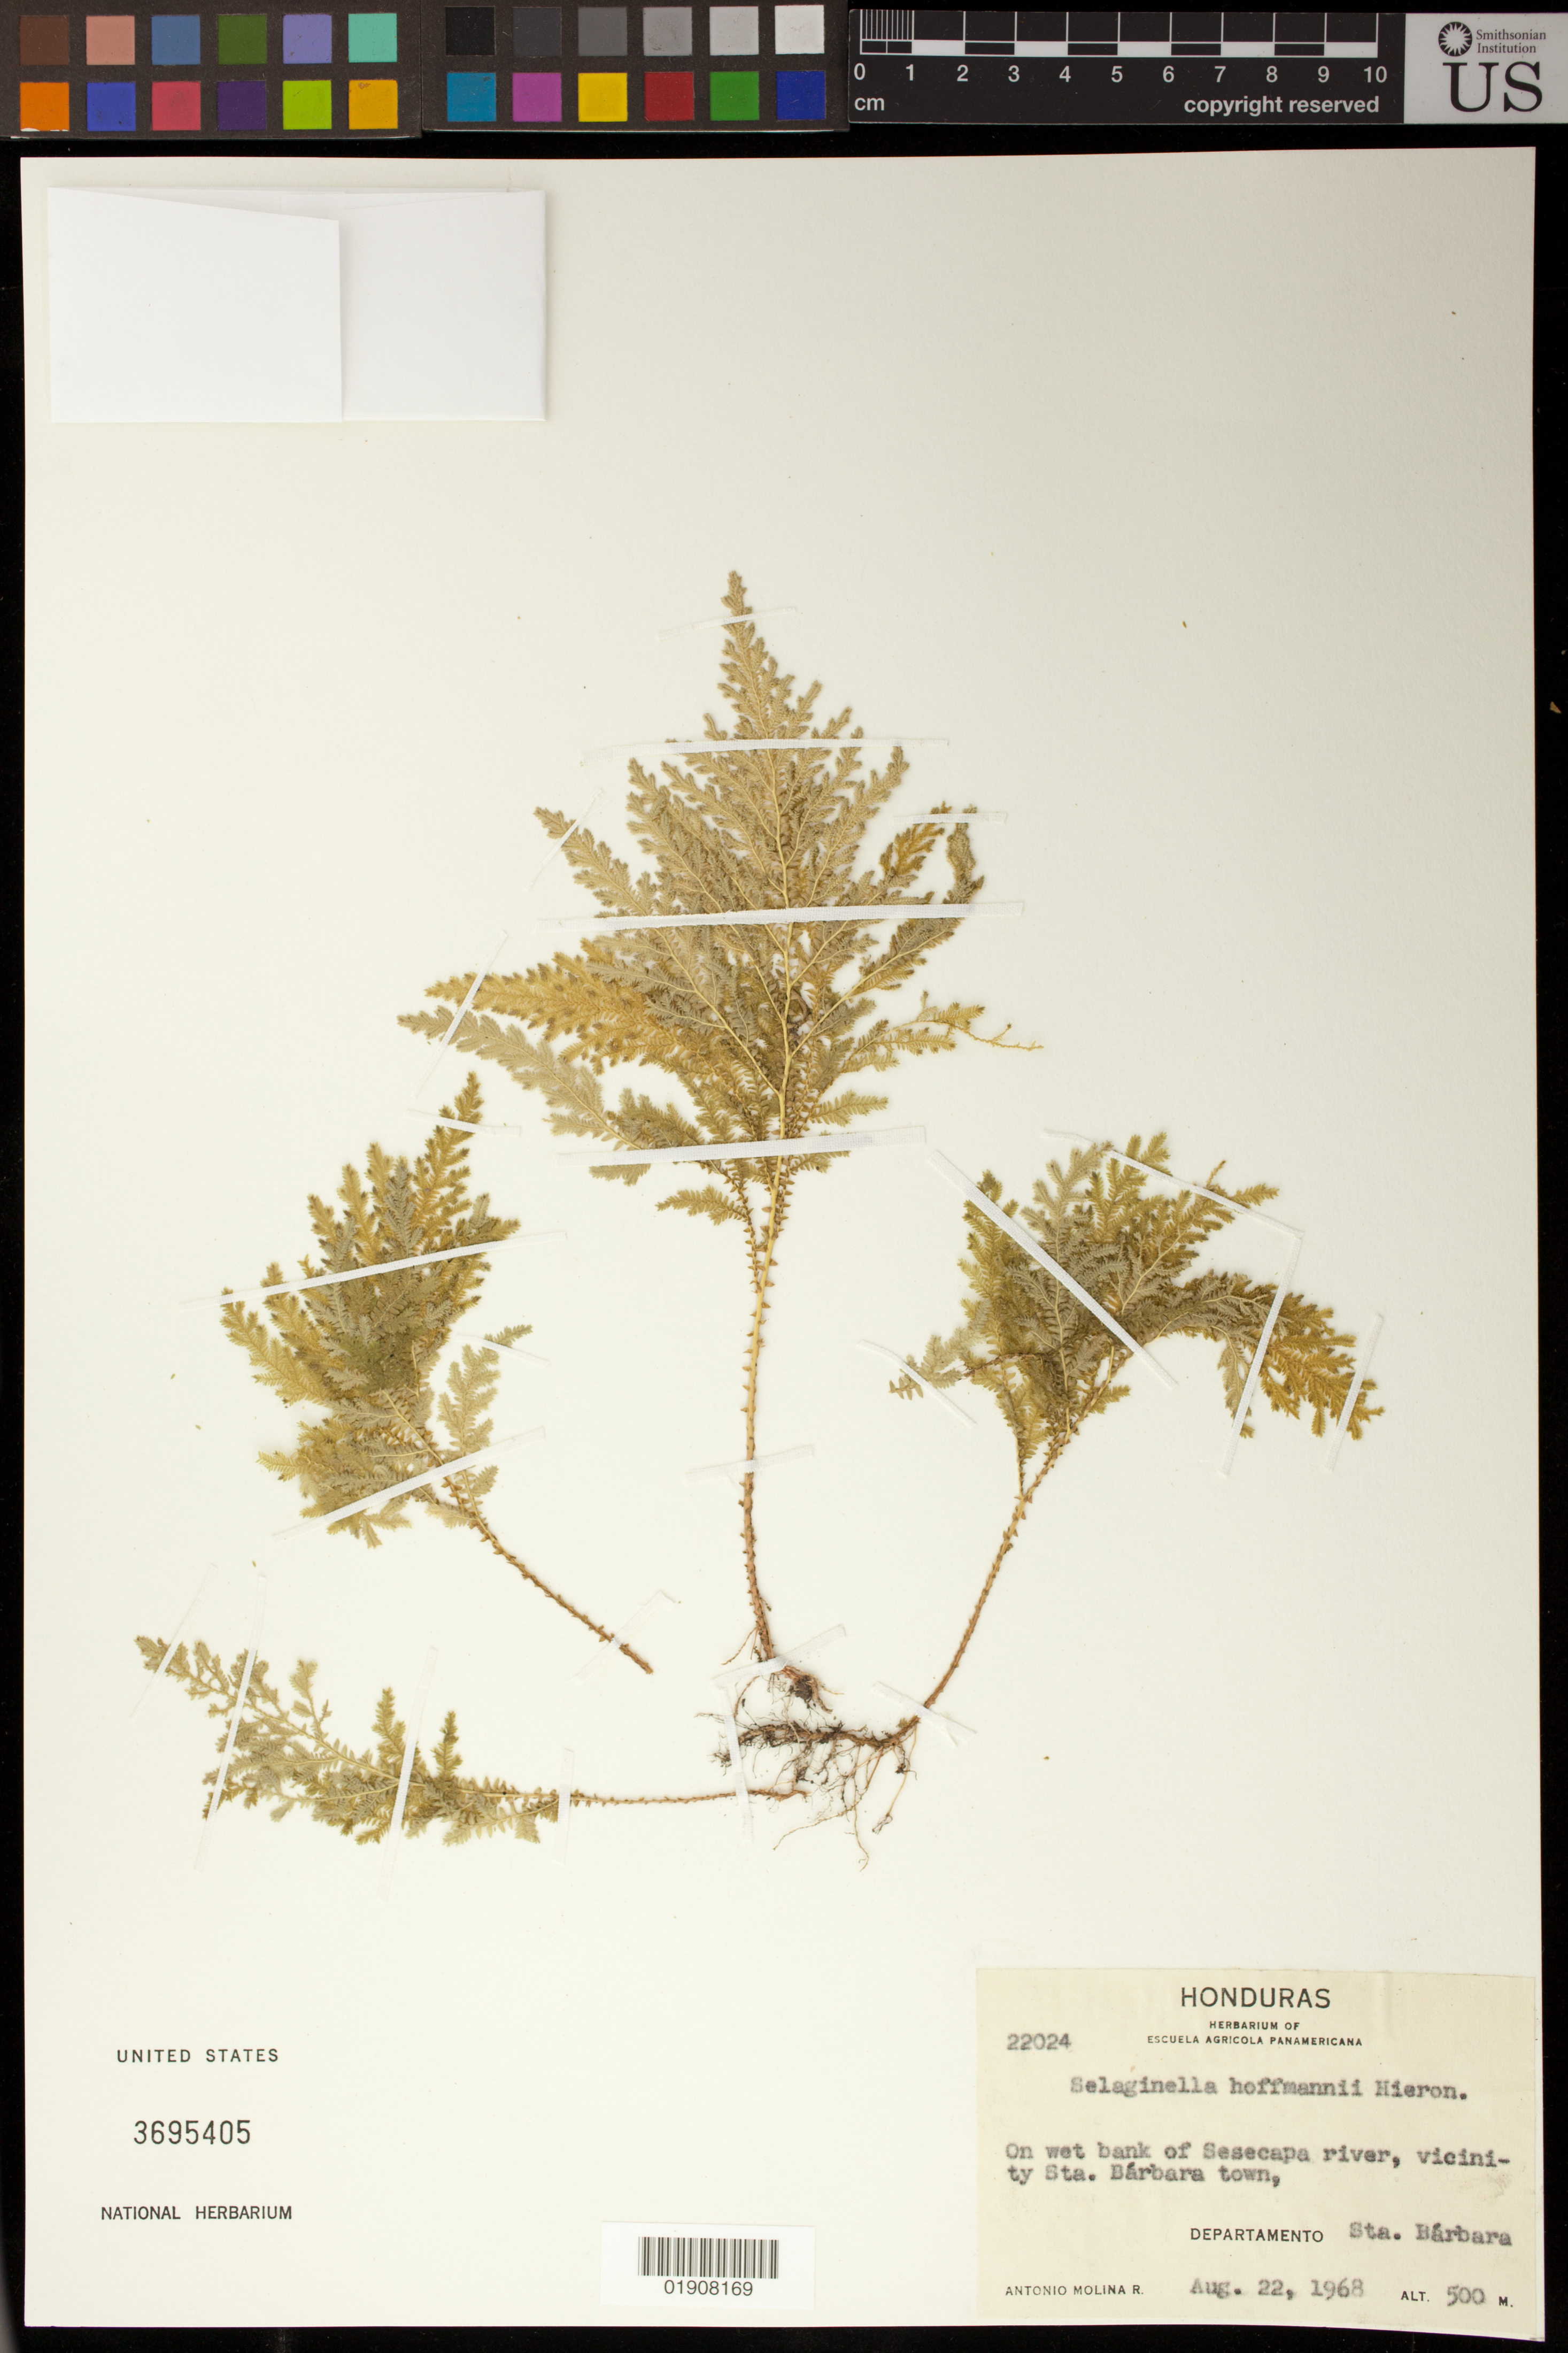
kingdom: Plantae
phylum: Tracheophyta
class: Lycopodiopsida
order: Selaginellales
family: Selaginellaceae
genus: Selaginella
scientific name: Selaginella hoffmannii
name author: Hieron.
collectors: A. Molina R.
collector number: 22024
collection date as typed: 22 Aug 1968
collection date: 1968-08-22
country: Honduras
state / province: Santa Bárbara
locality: Sesecapa river, vicinity of Santa Barbara town.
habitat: on wet bank.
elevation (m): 500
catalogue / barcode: US 3695405